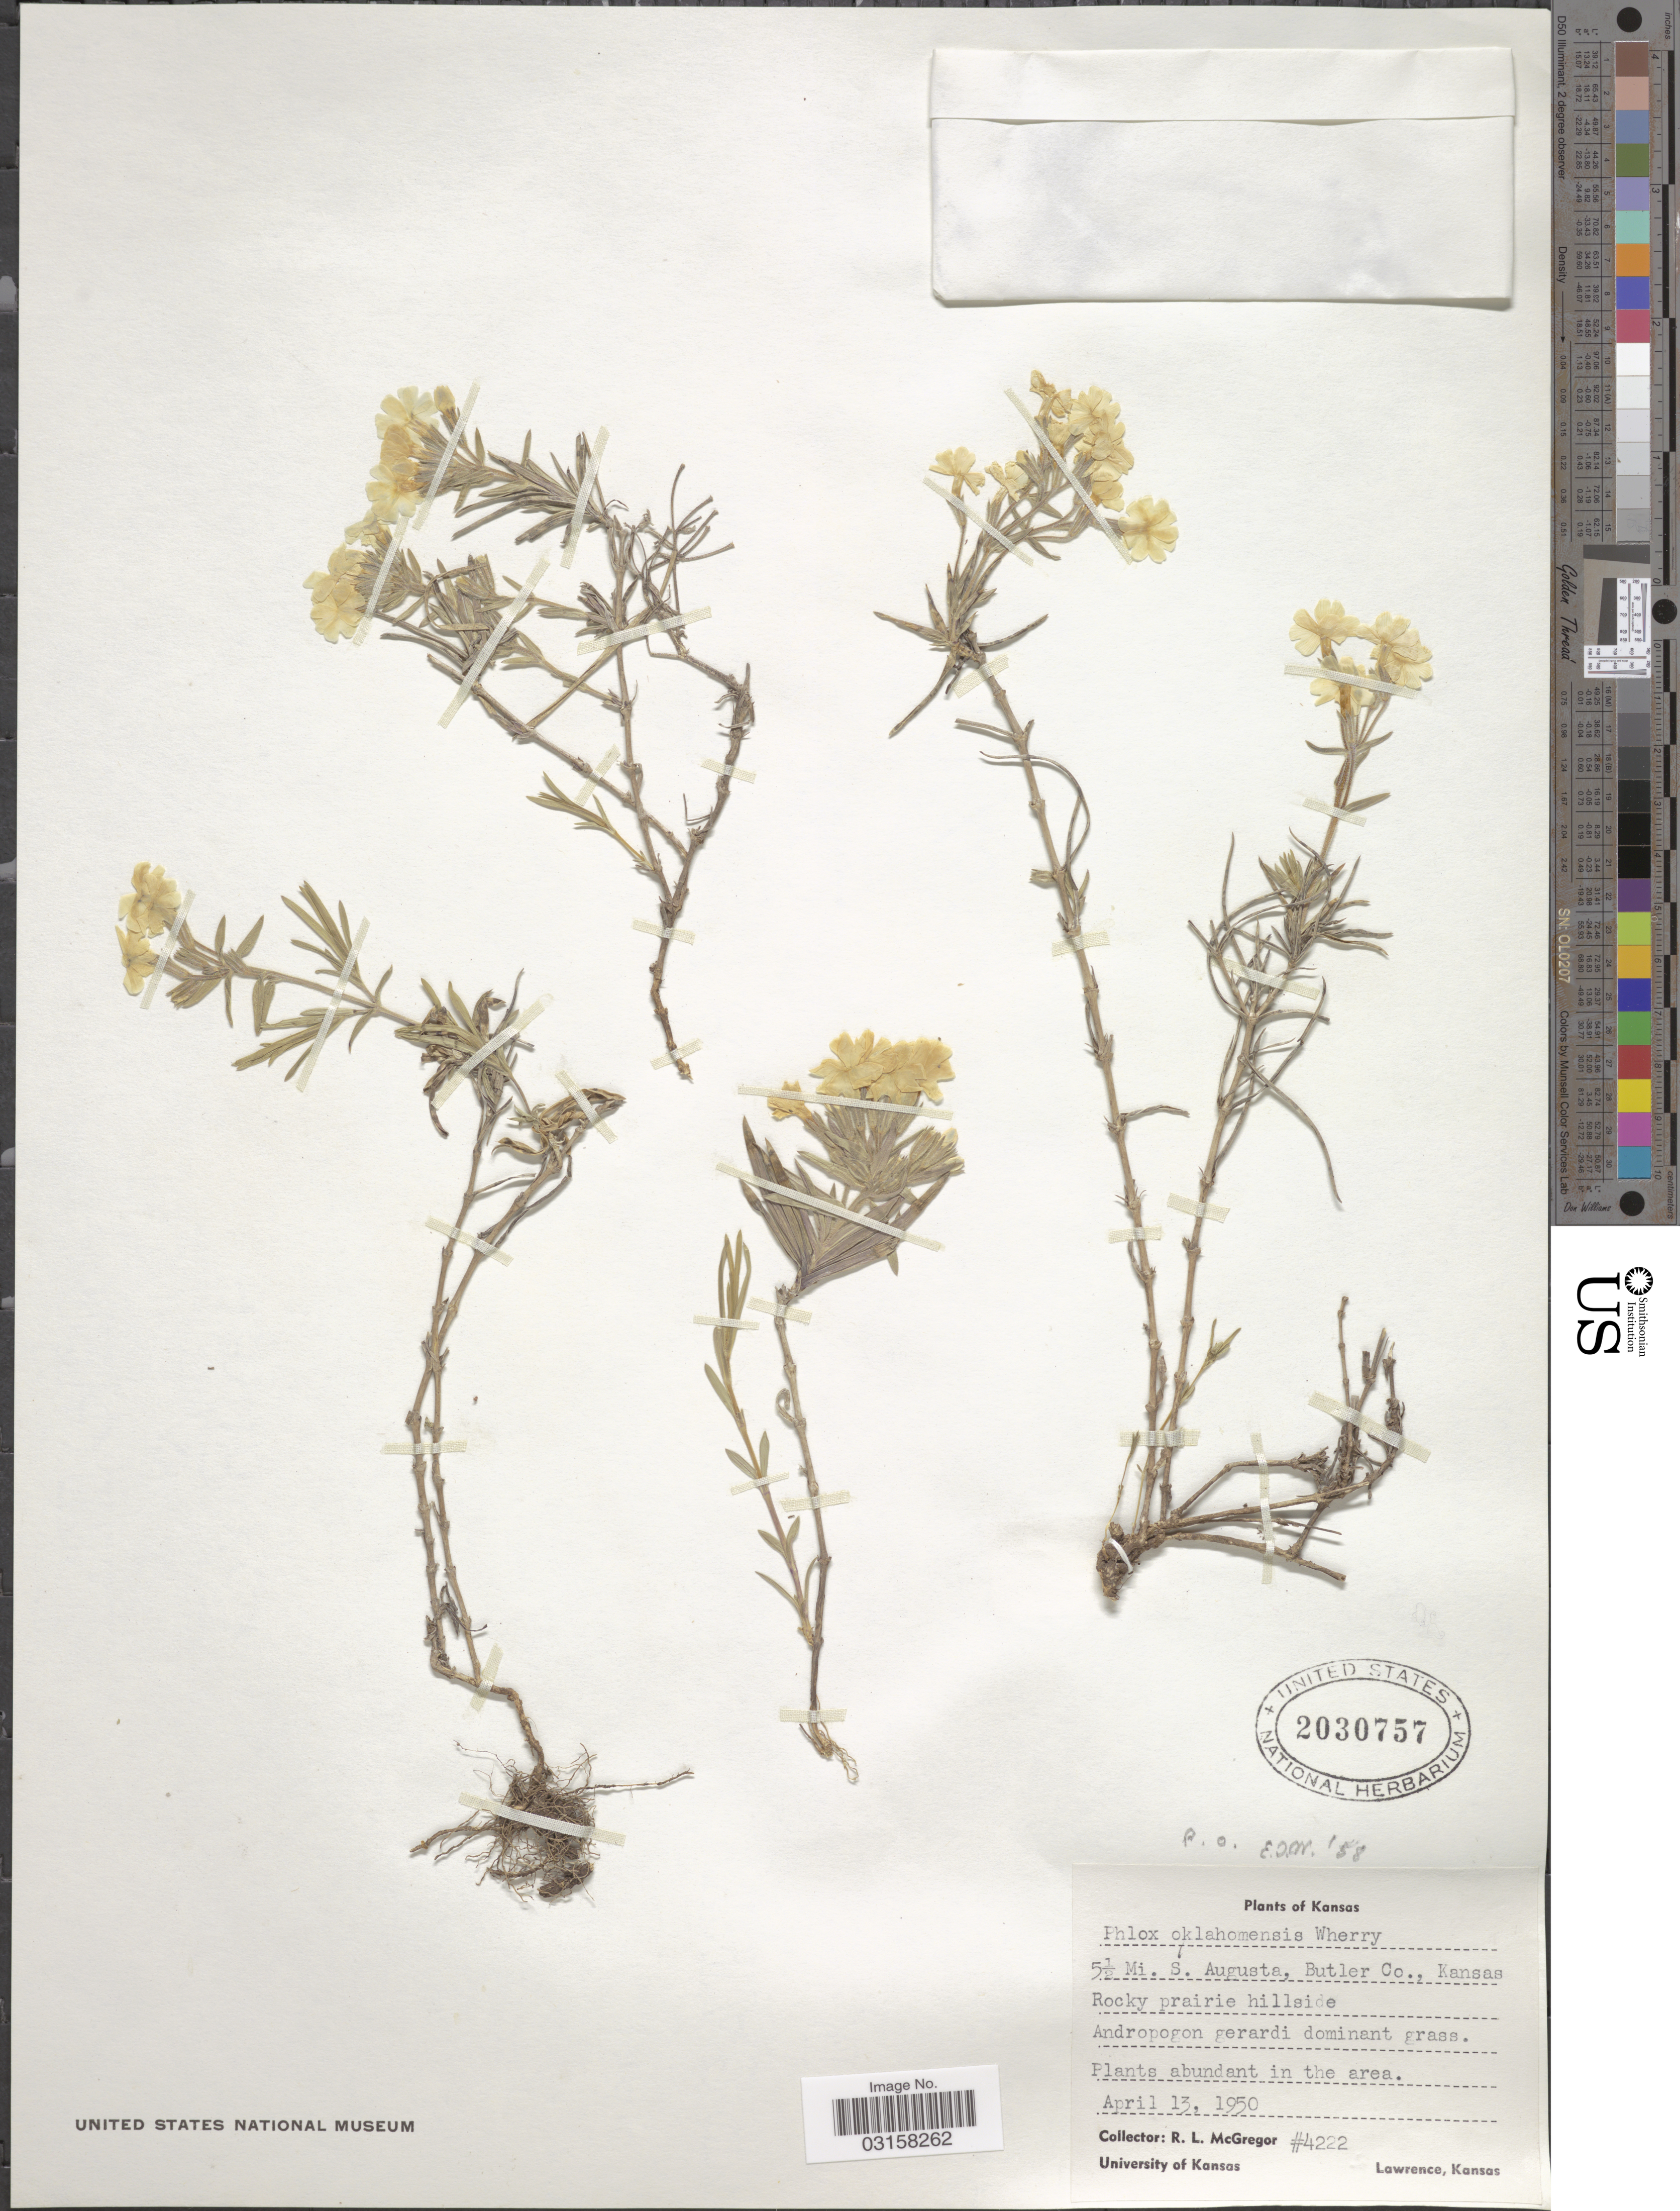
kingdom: Plantae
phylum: Tracheophyta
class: Magnoliopsida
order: Ericales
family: Polemoniaceae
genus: Phlox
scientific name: Phlox oklahomensis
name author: Wherry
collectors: R. McGregor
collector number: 4222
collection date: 1950-04-13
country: United States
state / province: Kansas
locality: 5½ Mi. S. Augusta, Butler Co.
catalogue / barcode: US 2030757